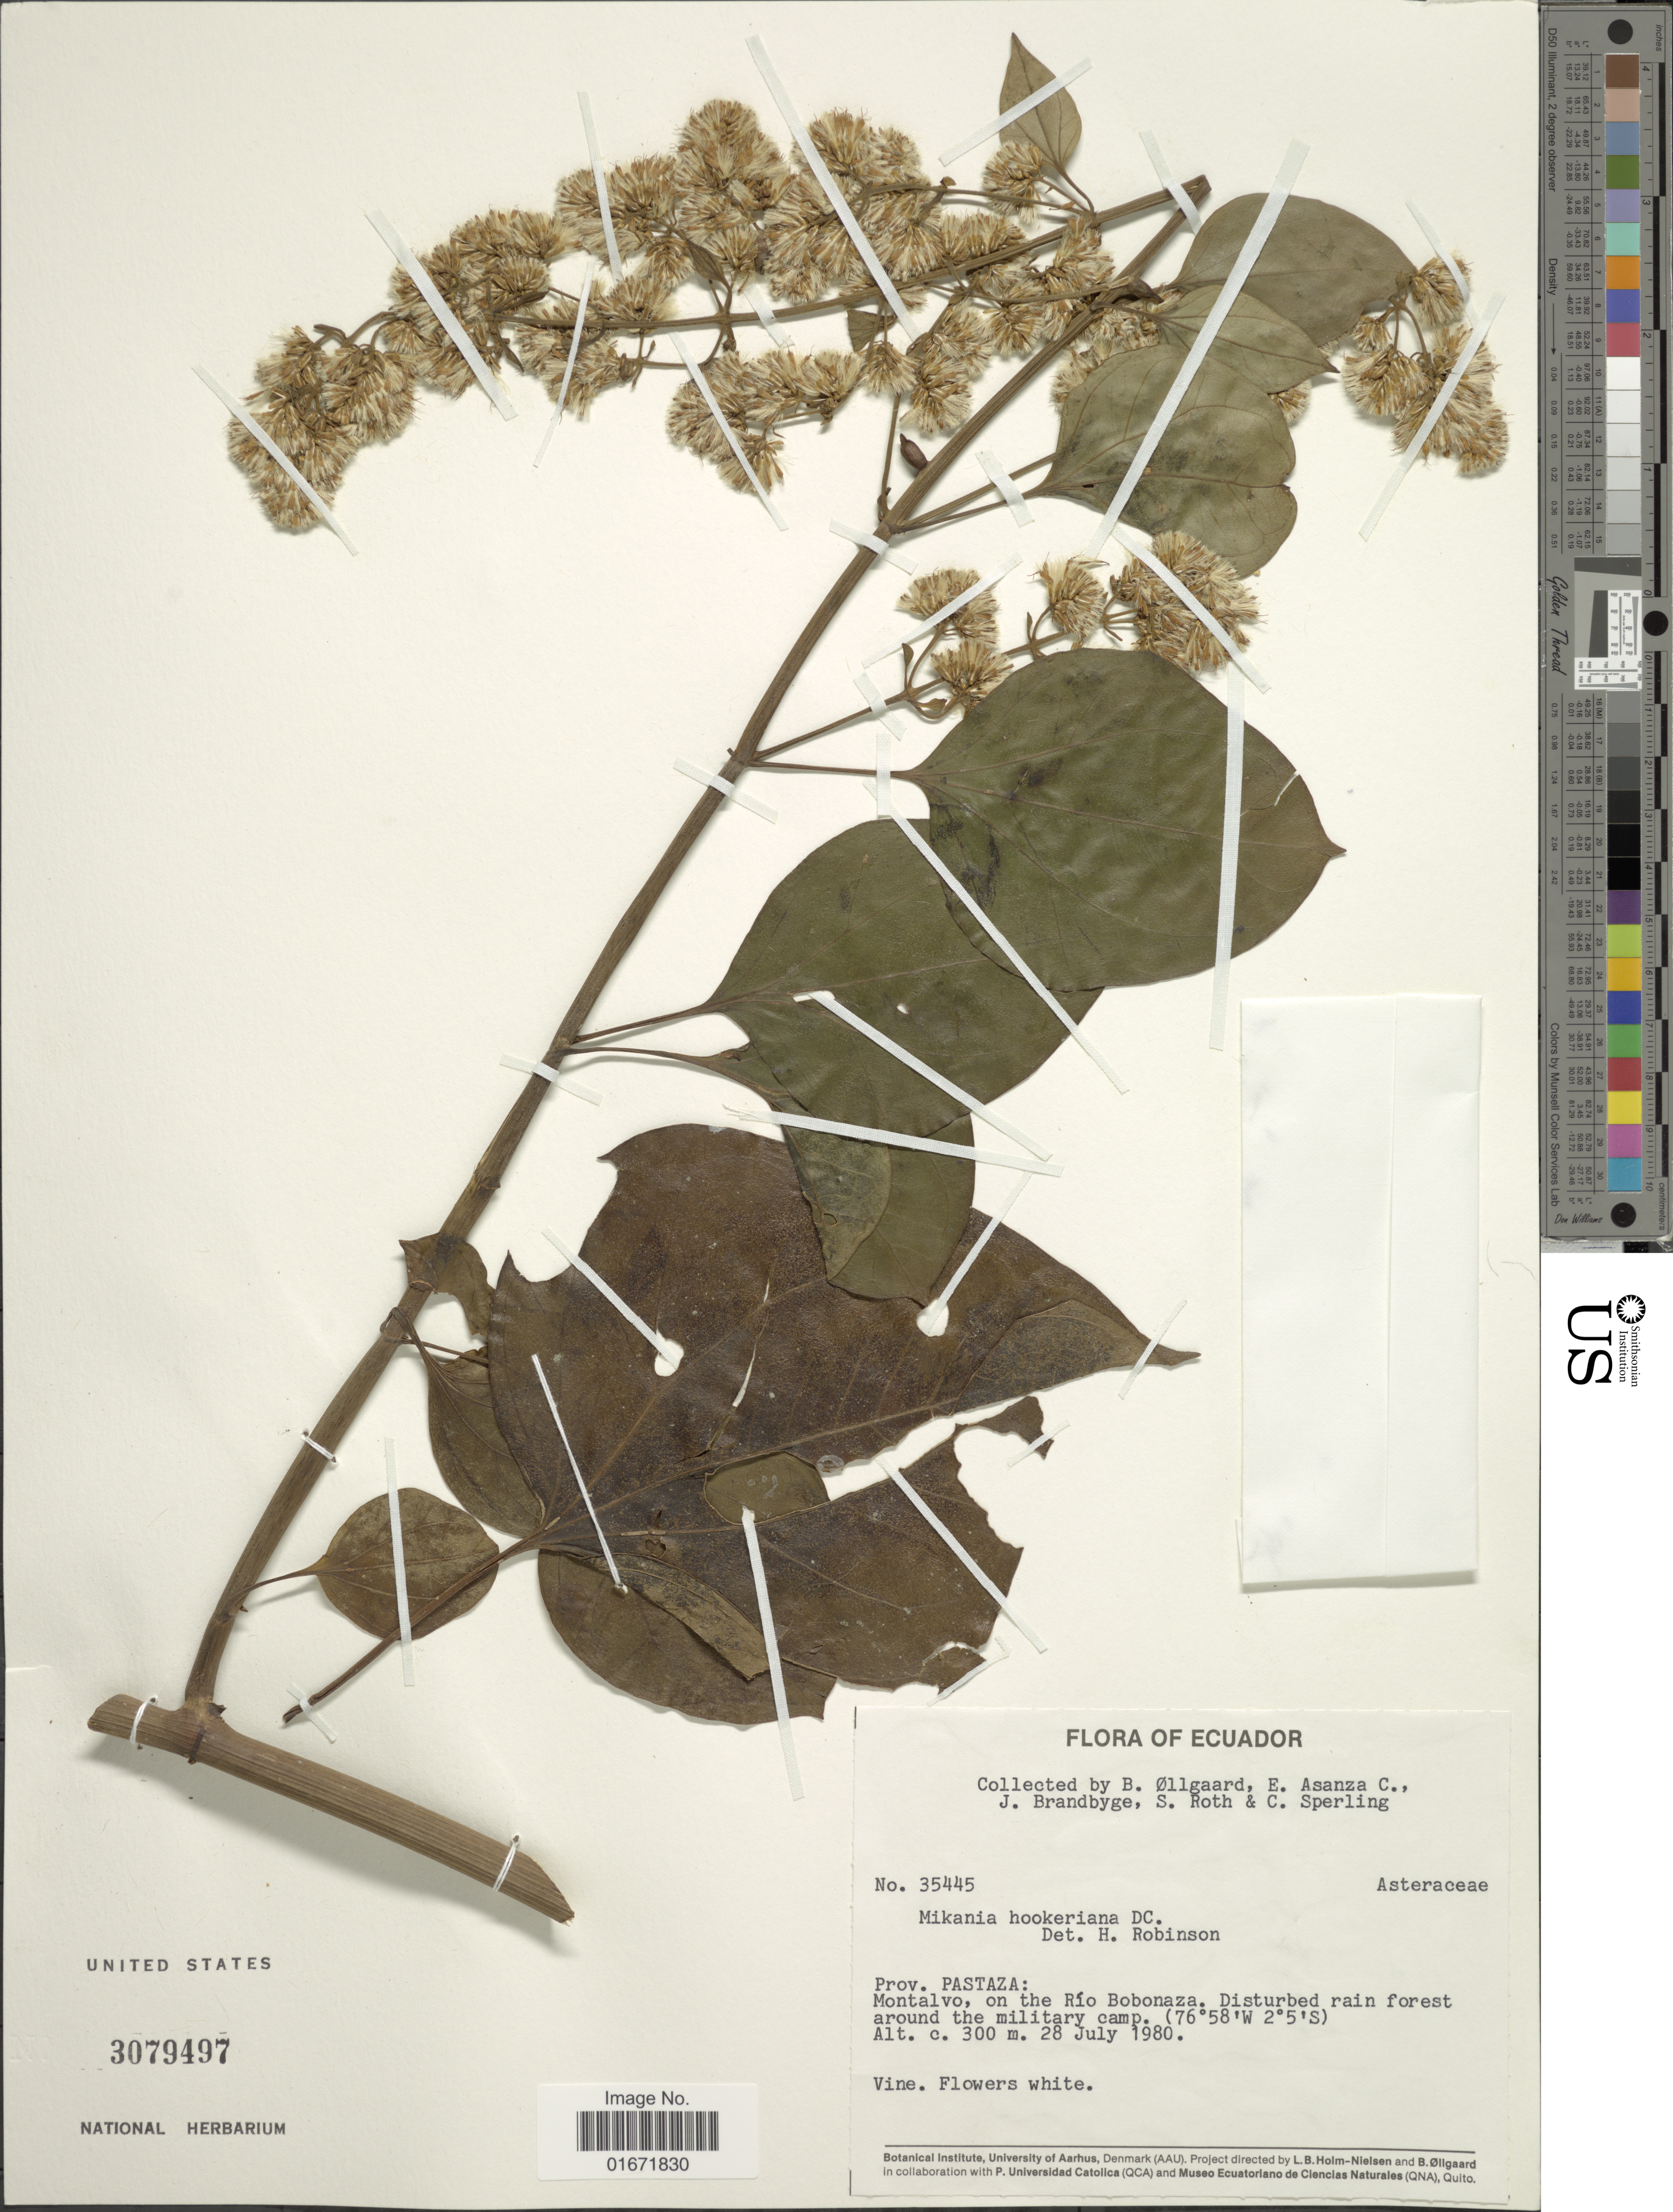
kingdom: Plantae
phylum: Tracheophyta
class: Magnoliopsida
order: Asterales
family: Asteraceae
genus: Mikania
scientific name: Mikania hookeriana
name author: DC.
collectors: B. Øllgaard, E. Asanza C., J. Brandbyge, S. Roth & C. Sperling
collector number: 35445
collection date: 1980-07-28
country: Ecuador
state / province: Pastaza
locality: Prov. Pastaza: Montalvo, on the Río Bobonaza.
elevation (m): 300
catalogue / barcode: US 3079497